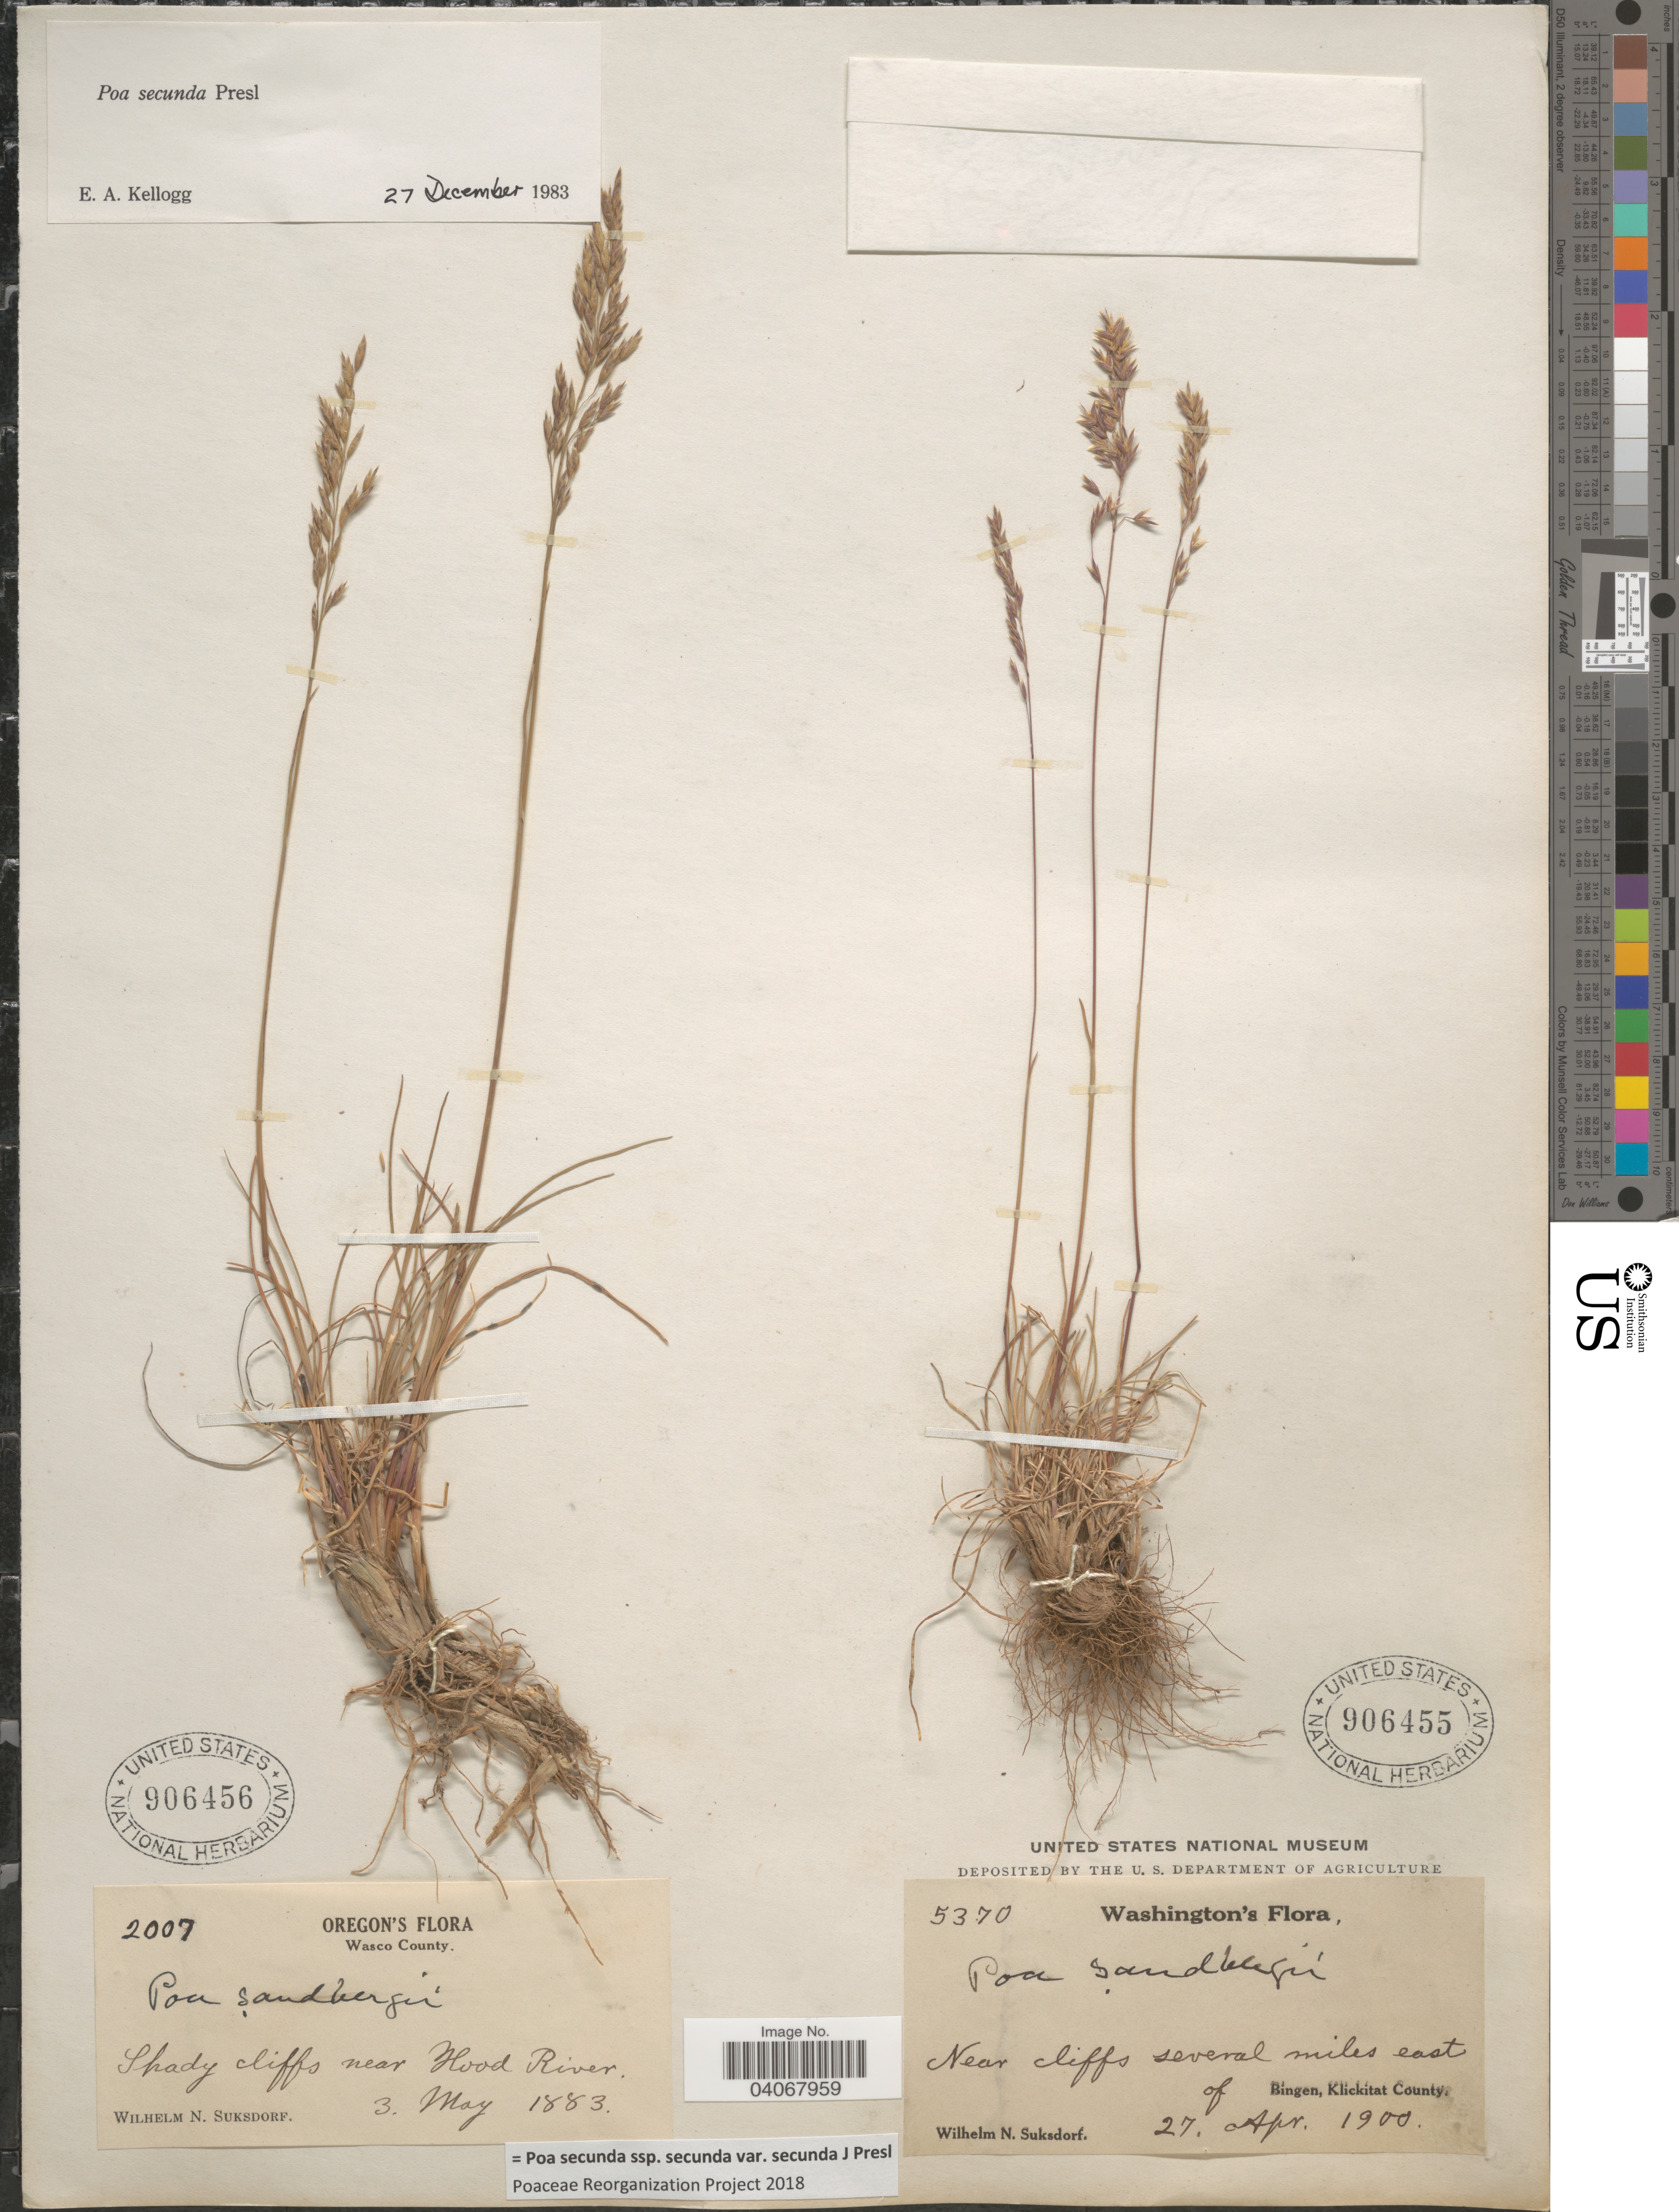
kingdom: Plantae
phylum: Tracheophyta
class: Liliopsida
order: Poales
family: Poaceae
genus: Poa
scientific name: Poa secunda subsp. secunda var. secunda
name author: J. Presl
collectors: W. N. Suksdorf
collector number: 2007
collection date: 1883-05-03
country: United States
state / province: Oregon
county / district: Wasco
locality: Wasco County. Shady cliffs near Blood River.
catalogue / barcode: US 906456